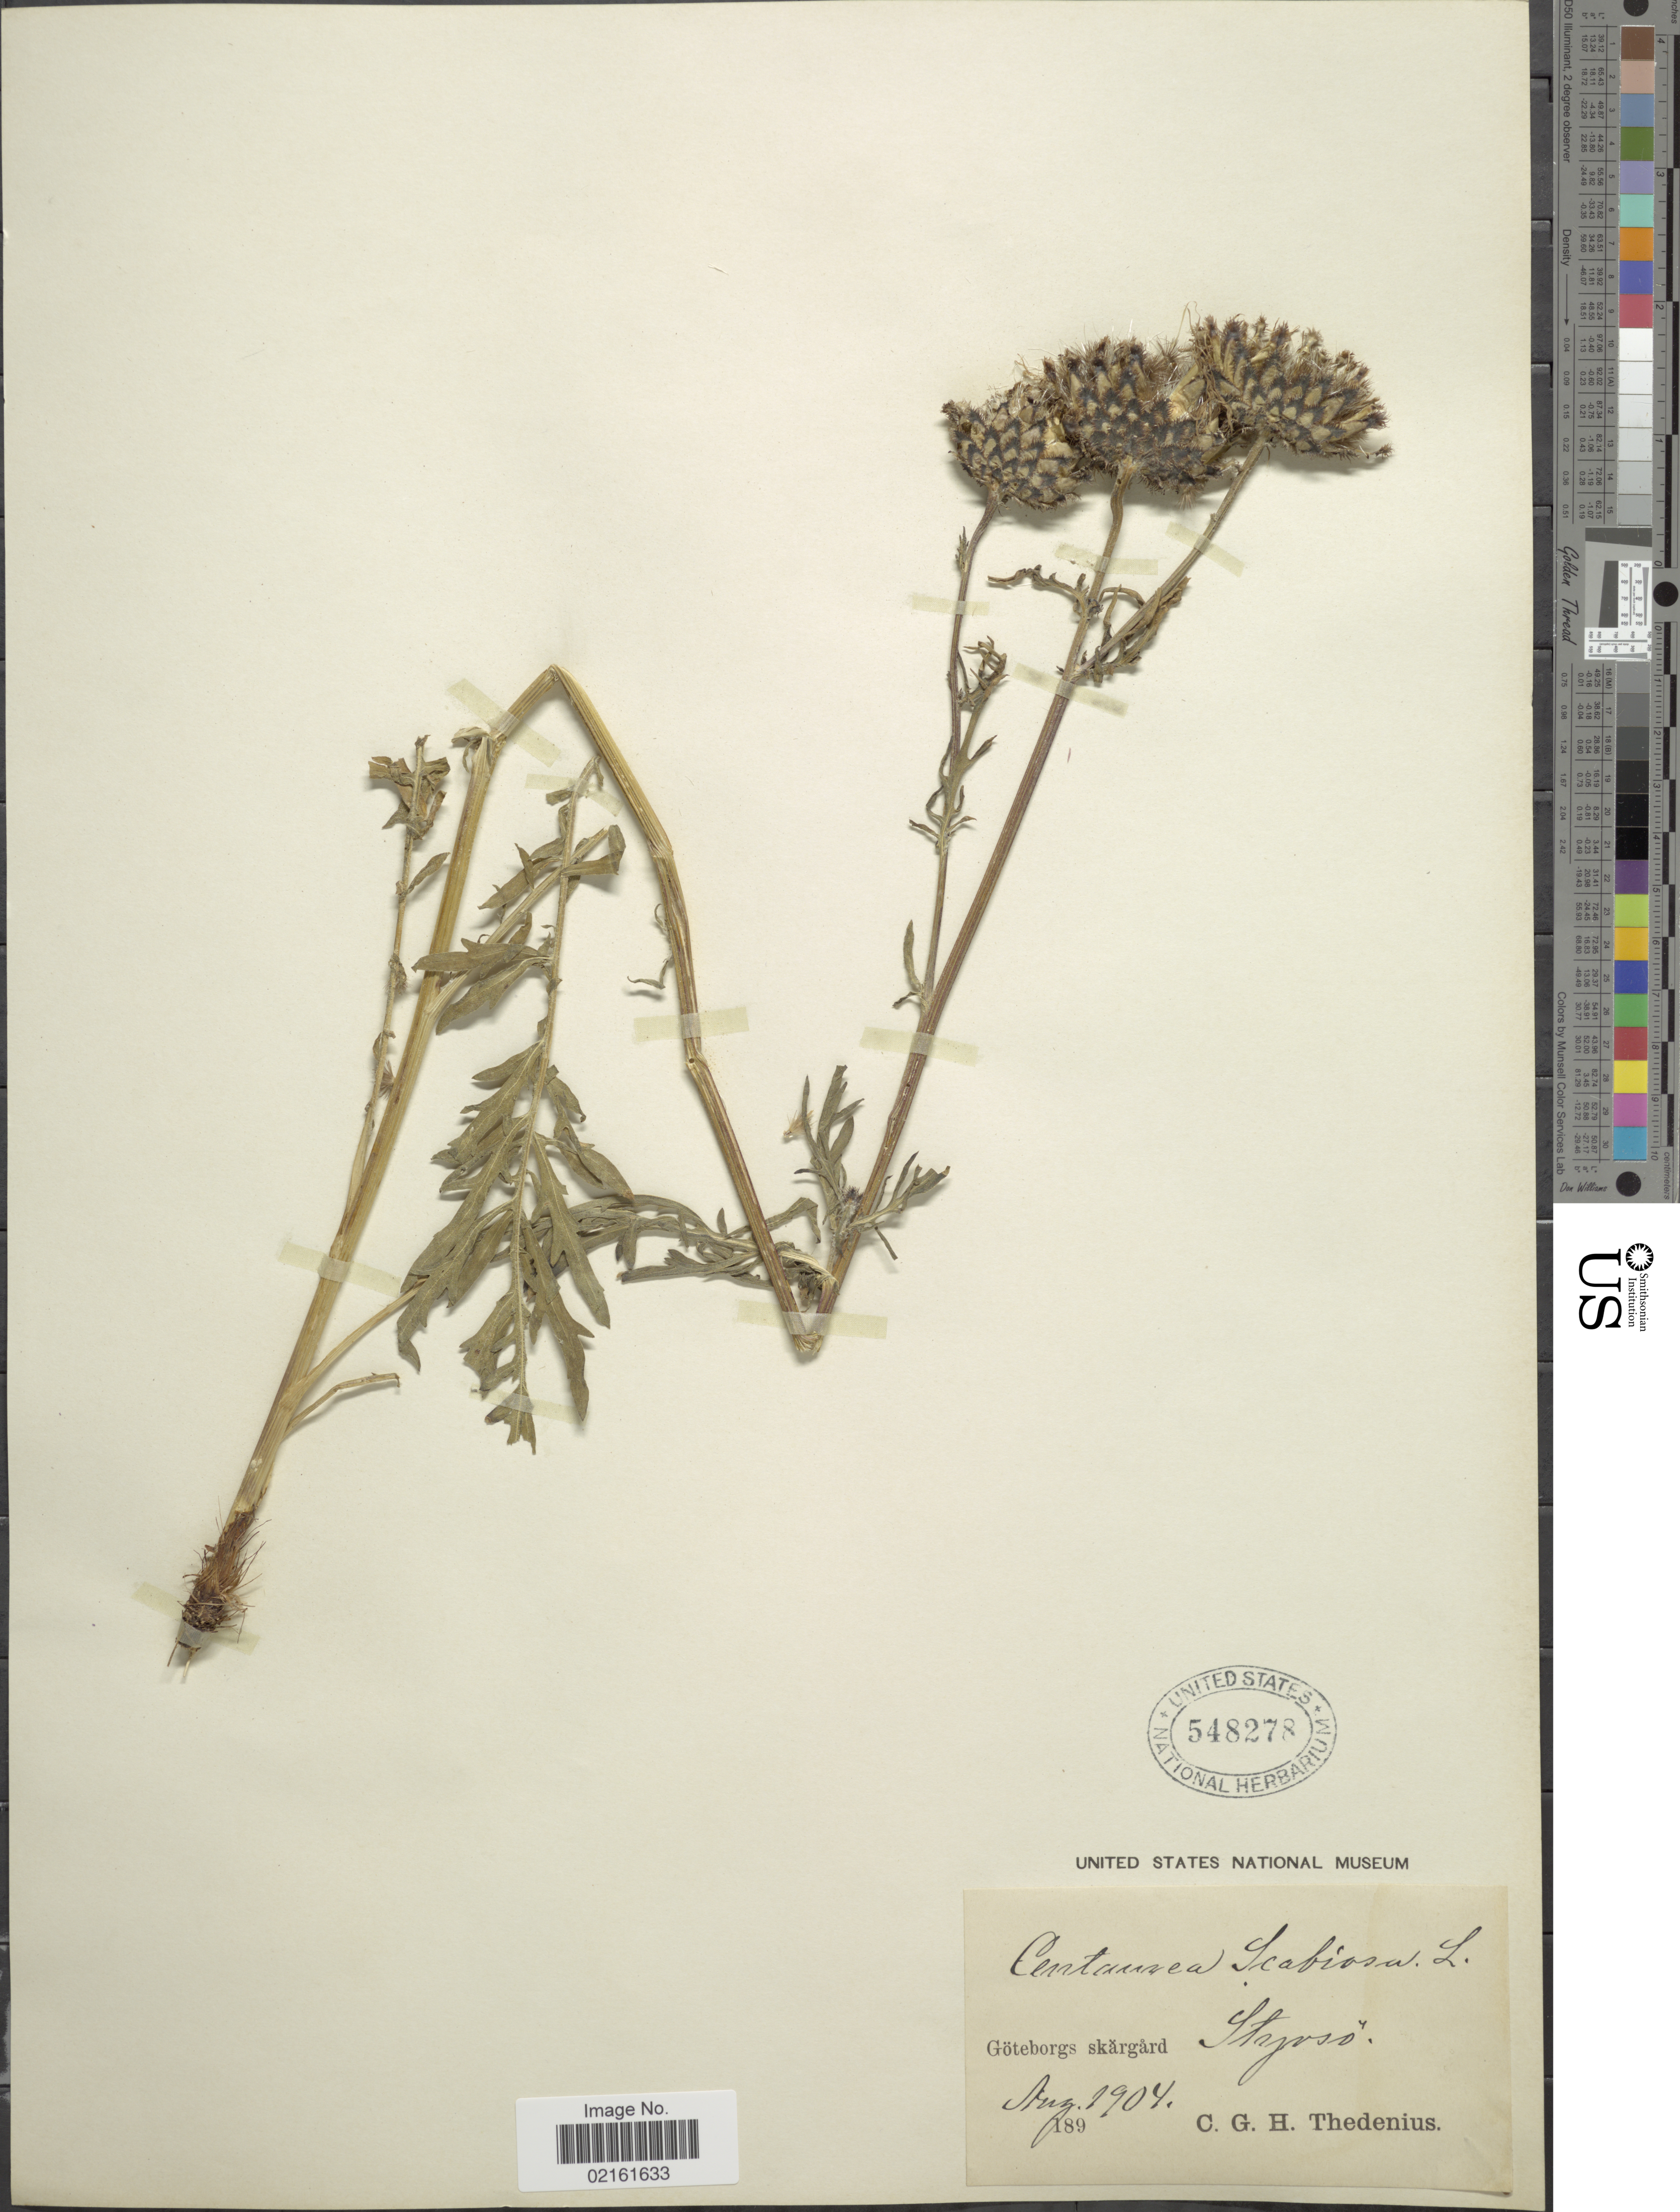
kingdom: Plantae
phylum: Tracheophyta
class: Magnoliopsida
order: Asterales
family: Asteraceae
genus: Centaurea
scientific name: Centaurea scabiosa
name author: L.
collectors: C. Thedenius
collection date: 1904-08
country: Sweden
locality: Göteborgs skargard Styrso.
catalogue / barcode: US 548278